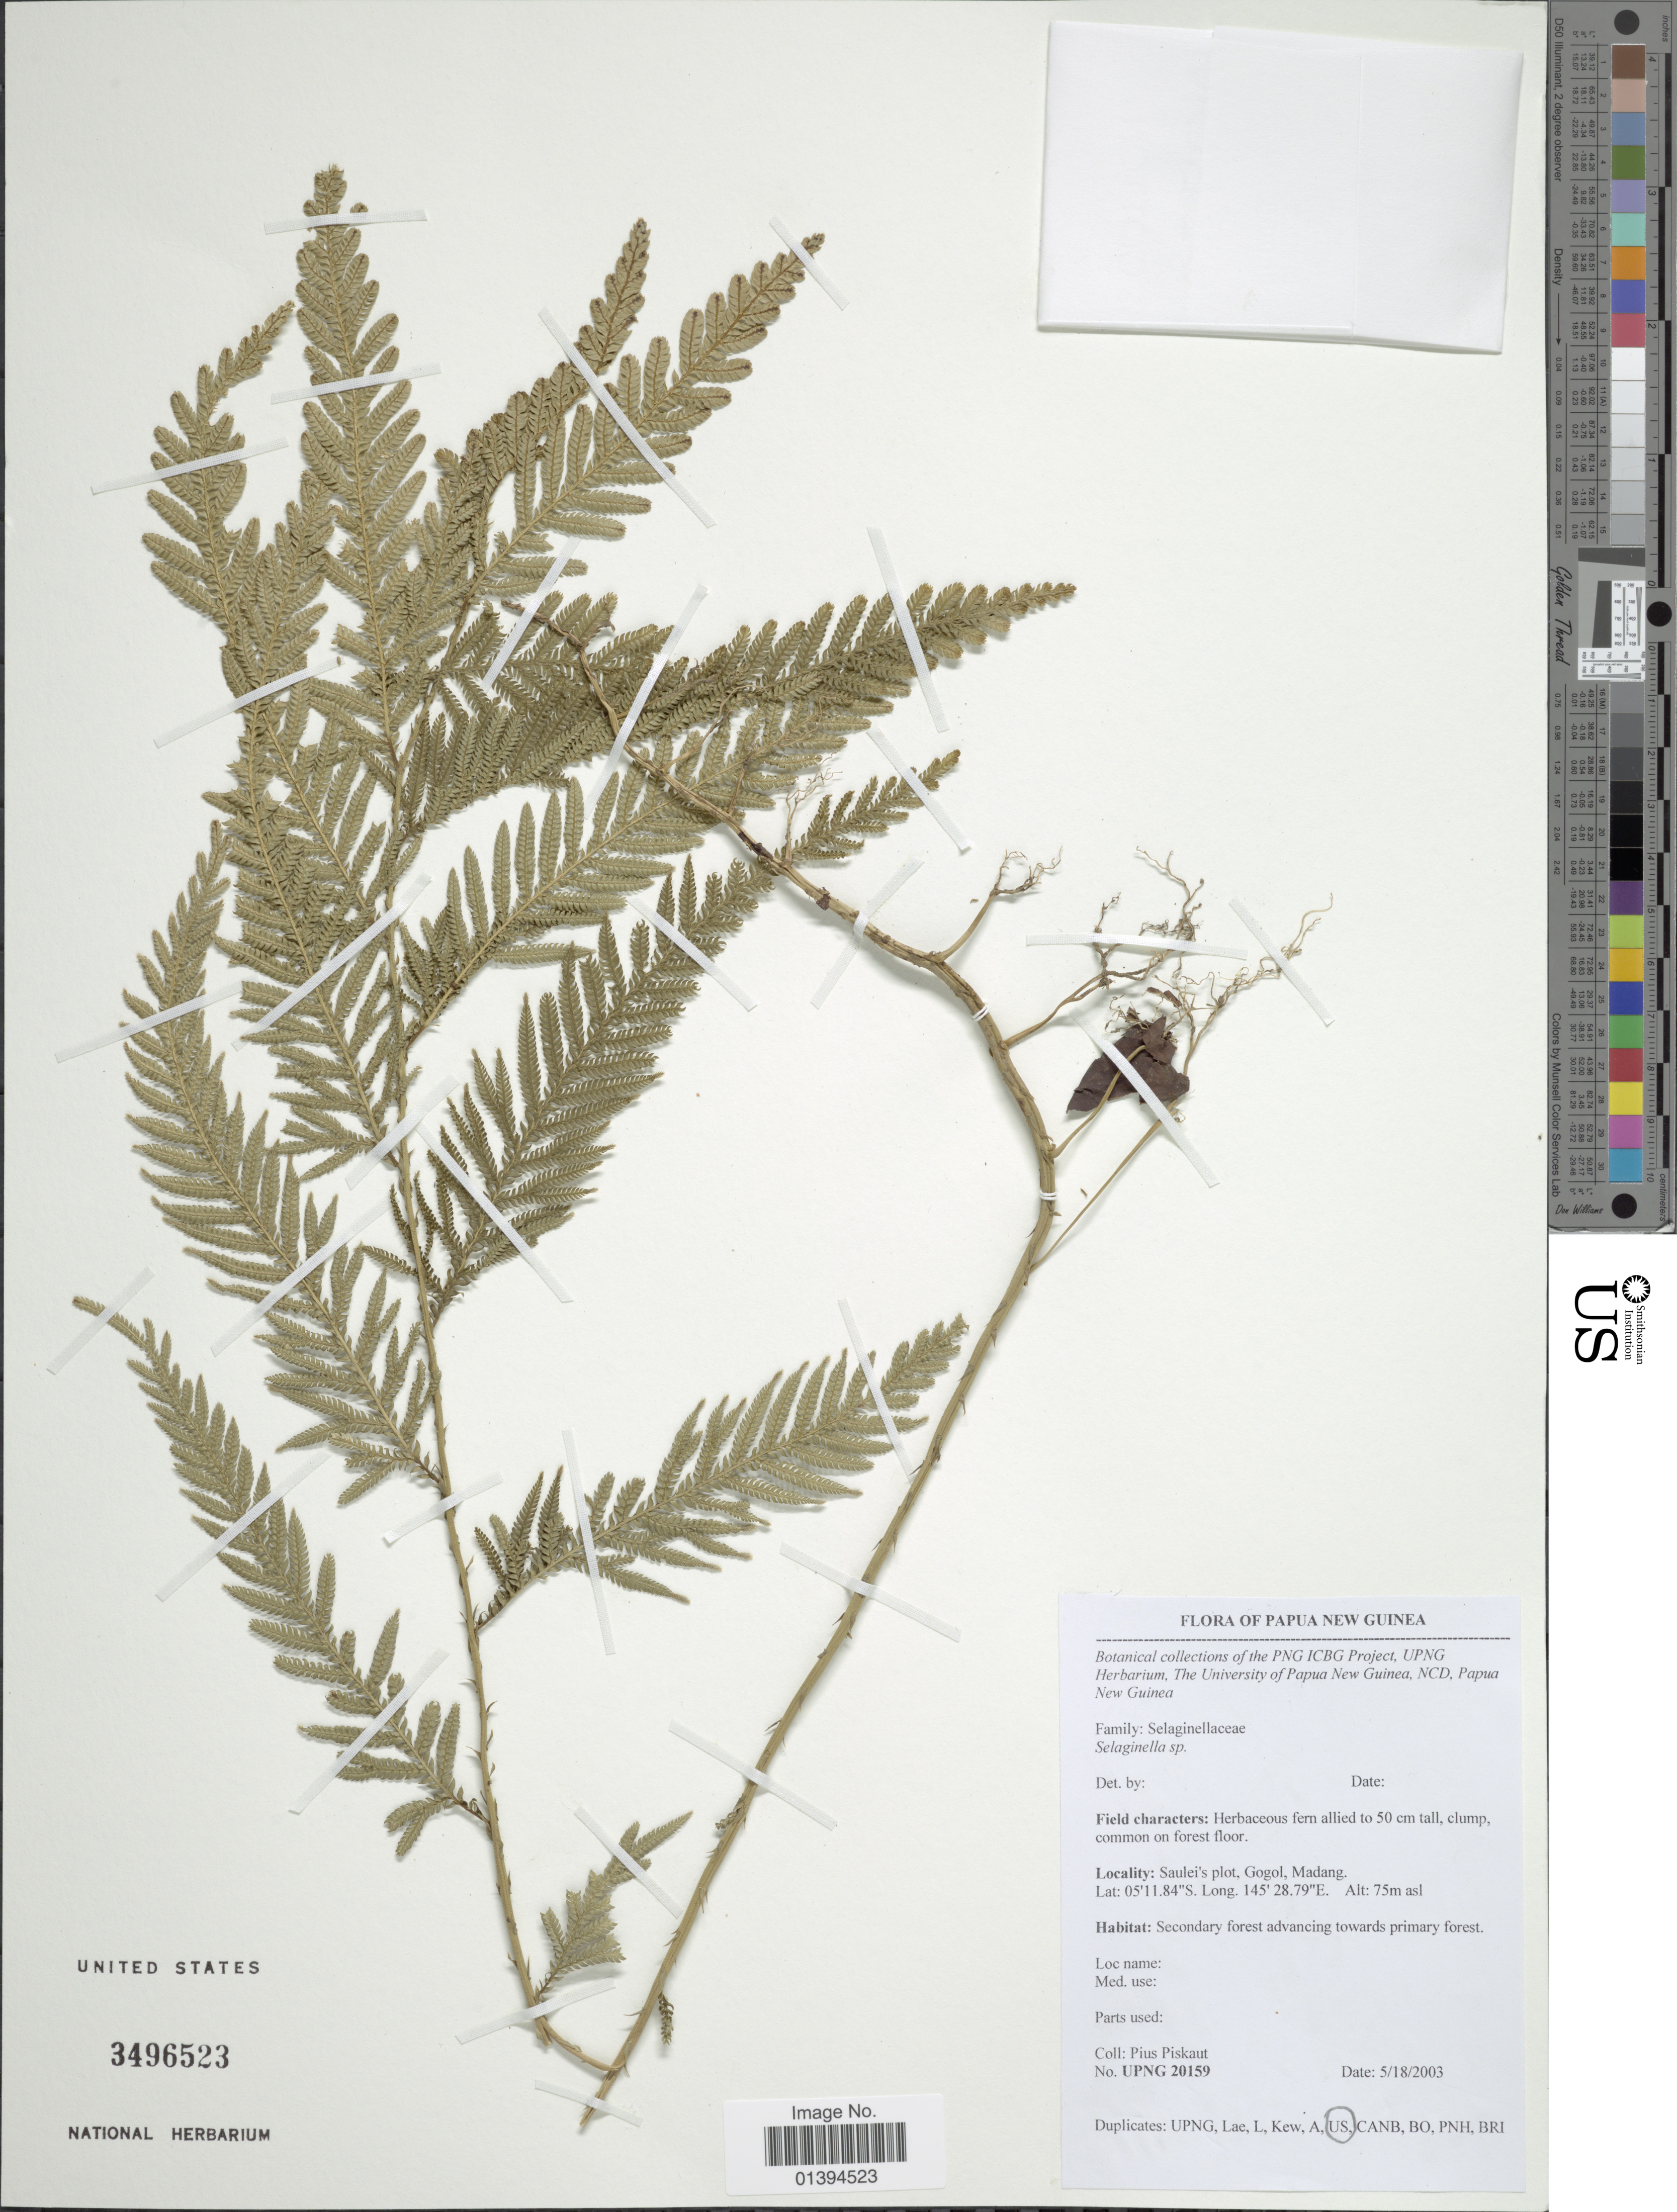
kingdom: Plantae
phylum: Tracheophyta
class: Lycopodiopsida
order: Selaginellales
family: Selaginellaceae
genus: Selaginella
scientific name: Selaginella sp.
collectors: P. Piskaut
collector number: UPNG 20159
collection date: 2003-05-18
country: Papua New Guinea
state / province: Madang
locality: Saulei's plot, Gogol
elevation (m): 75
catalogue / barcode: US 3496523